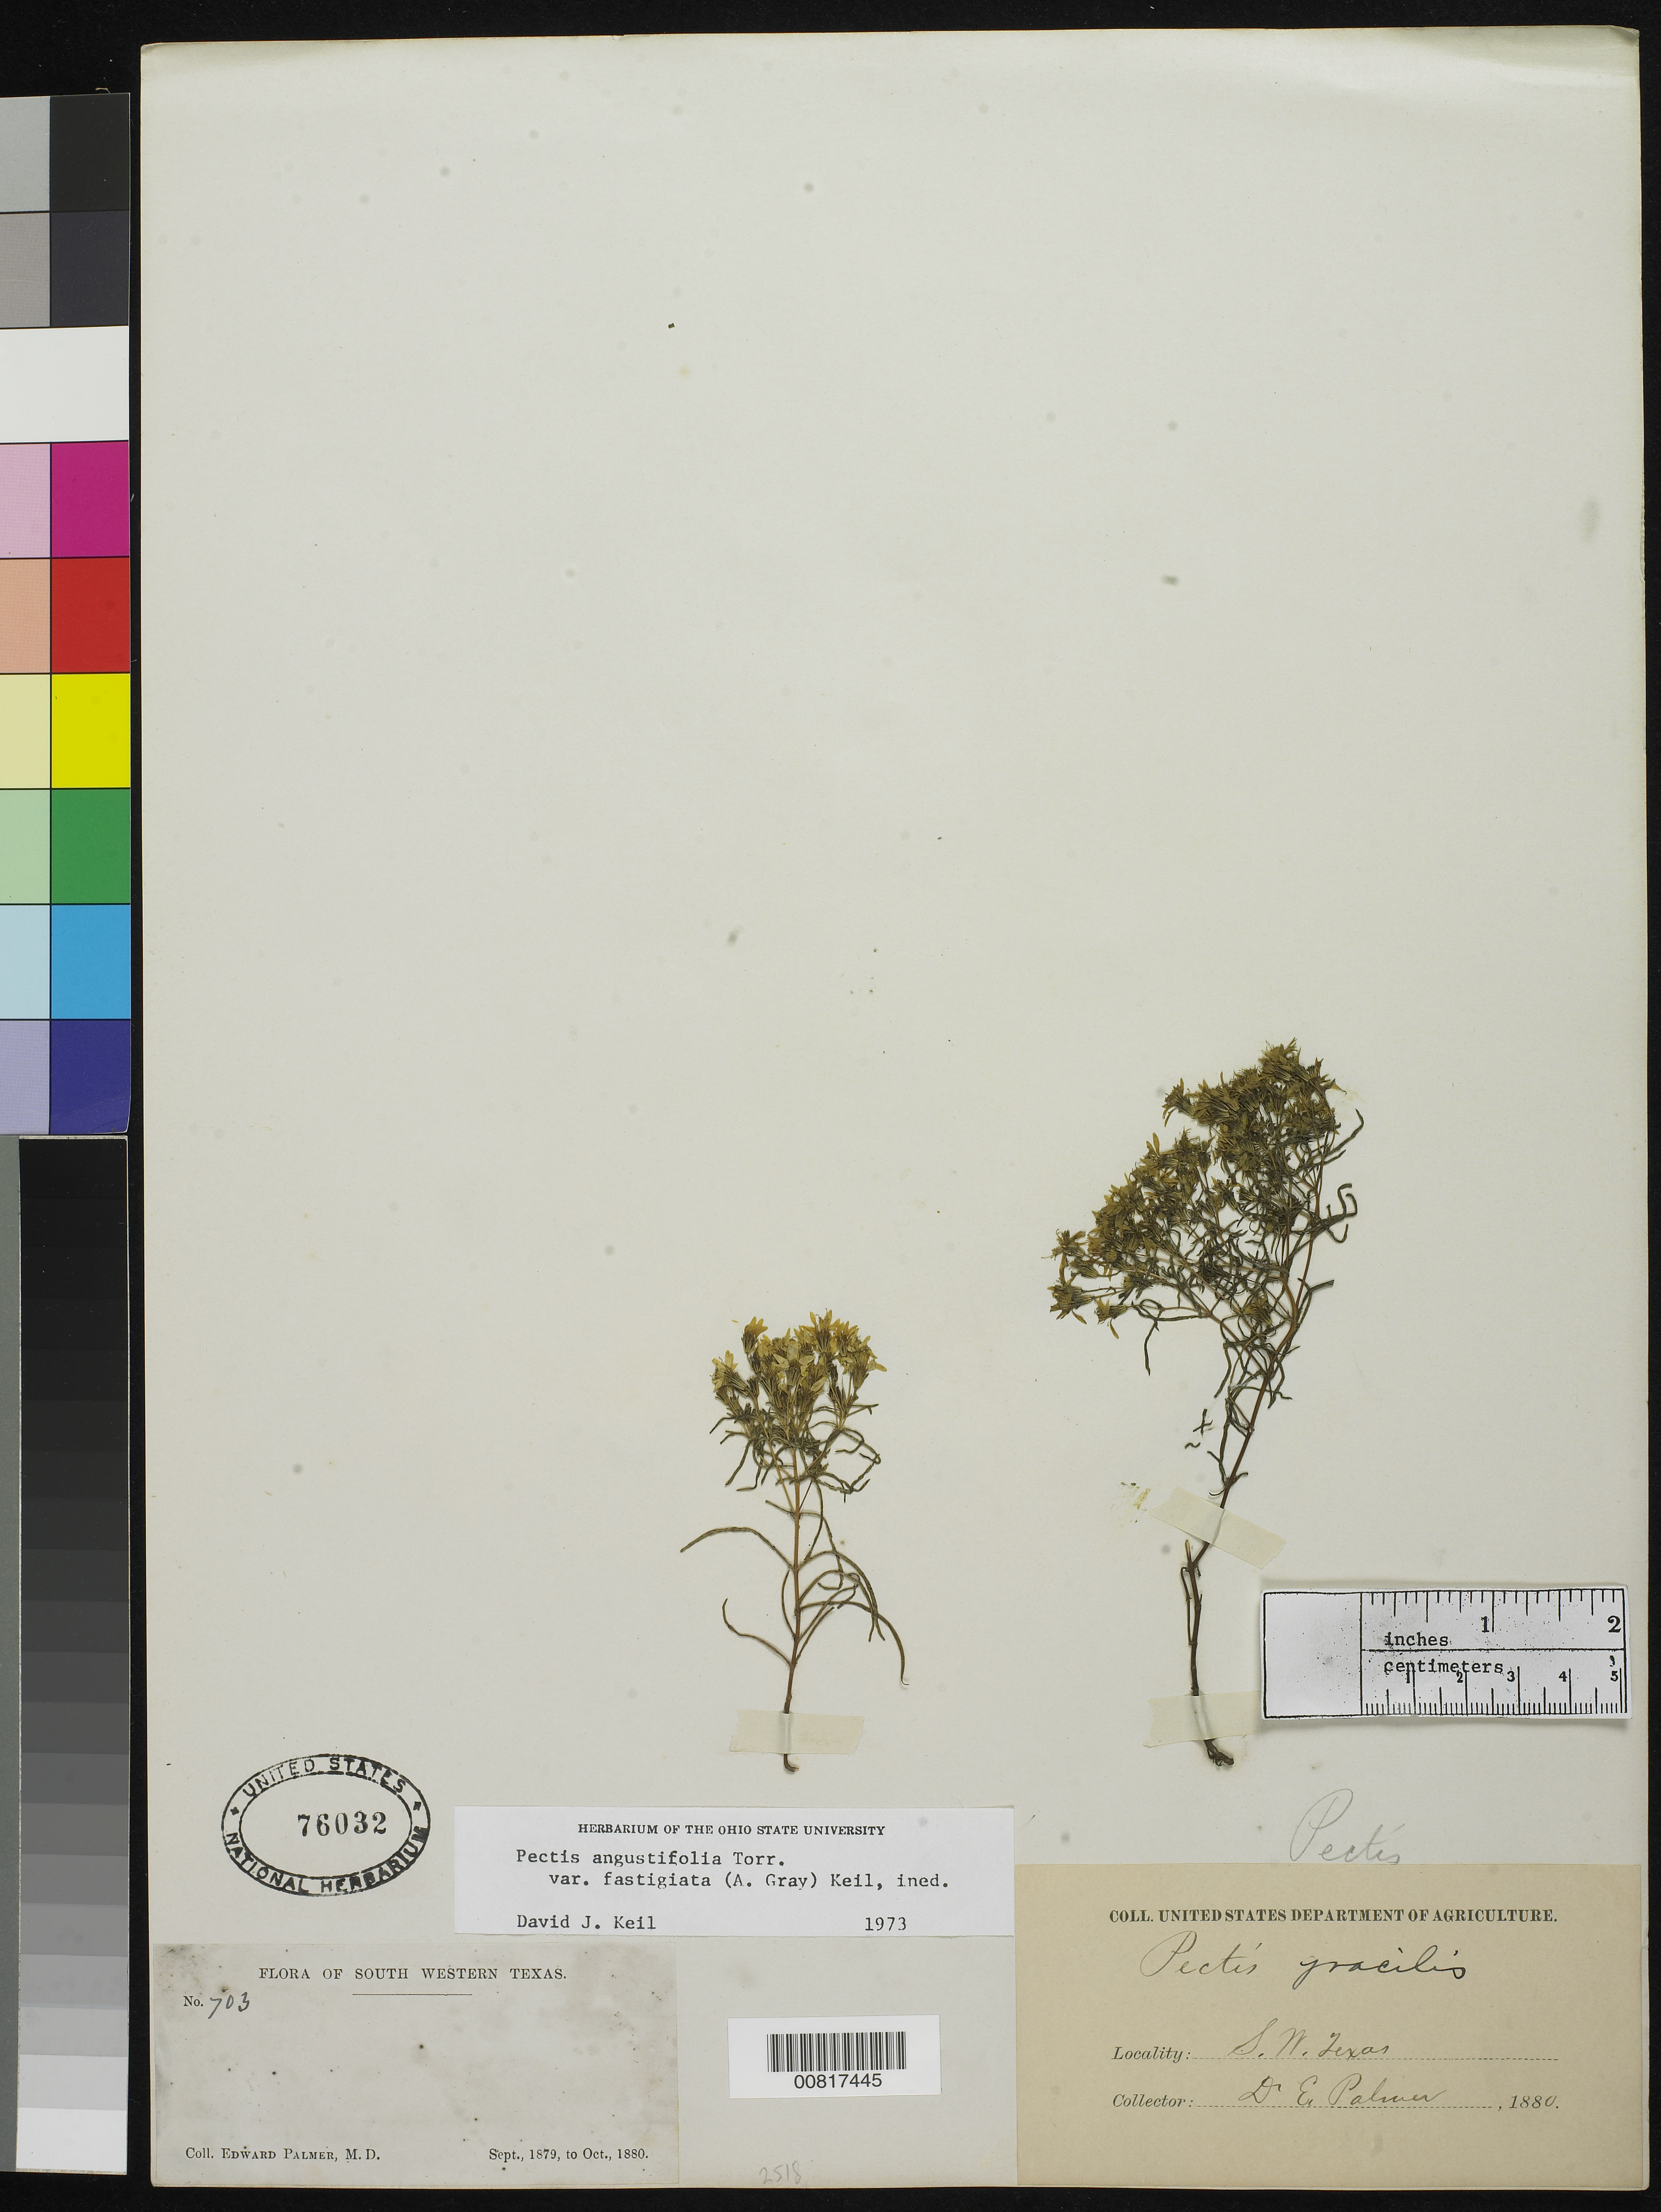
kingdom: Plantae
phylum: Tracheophyta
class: Magnoliopsida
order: Asterales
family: Asteraceae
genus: Pectis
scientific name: Pectis angustifolia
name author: Torr.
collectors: E. Palmer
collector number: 703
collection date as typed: Sep 1879 to -- Oct 1880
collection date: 1879-09/1880-10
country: United States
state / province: Texas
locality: South Western Texas.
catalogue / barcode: US 76032